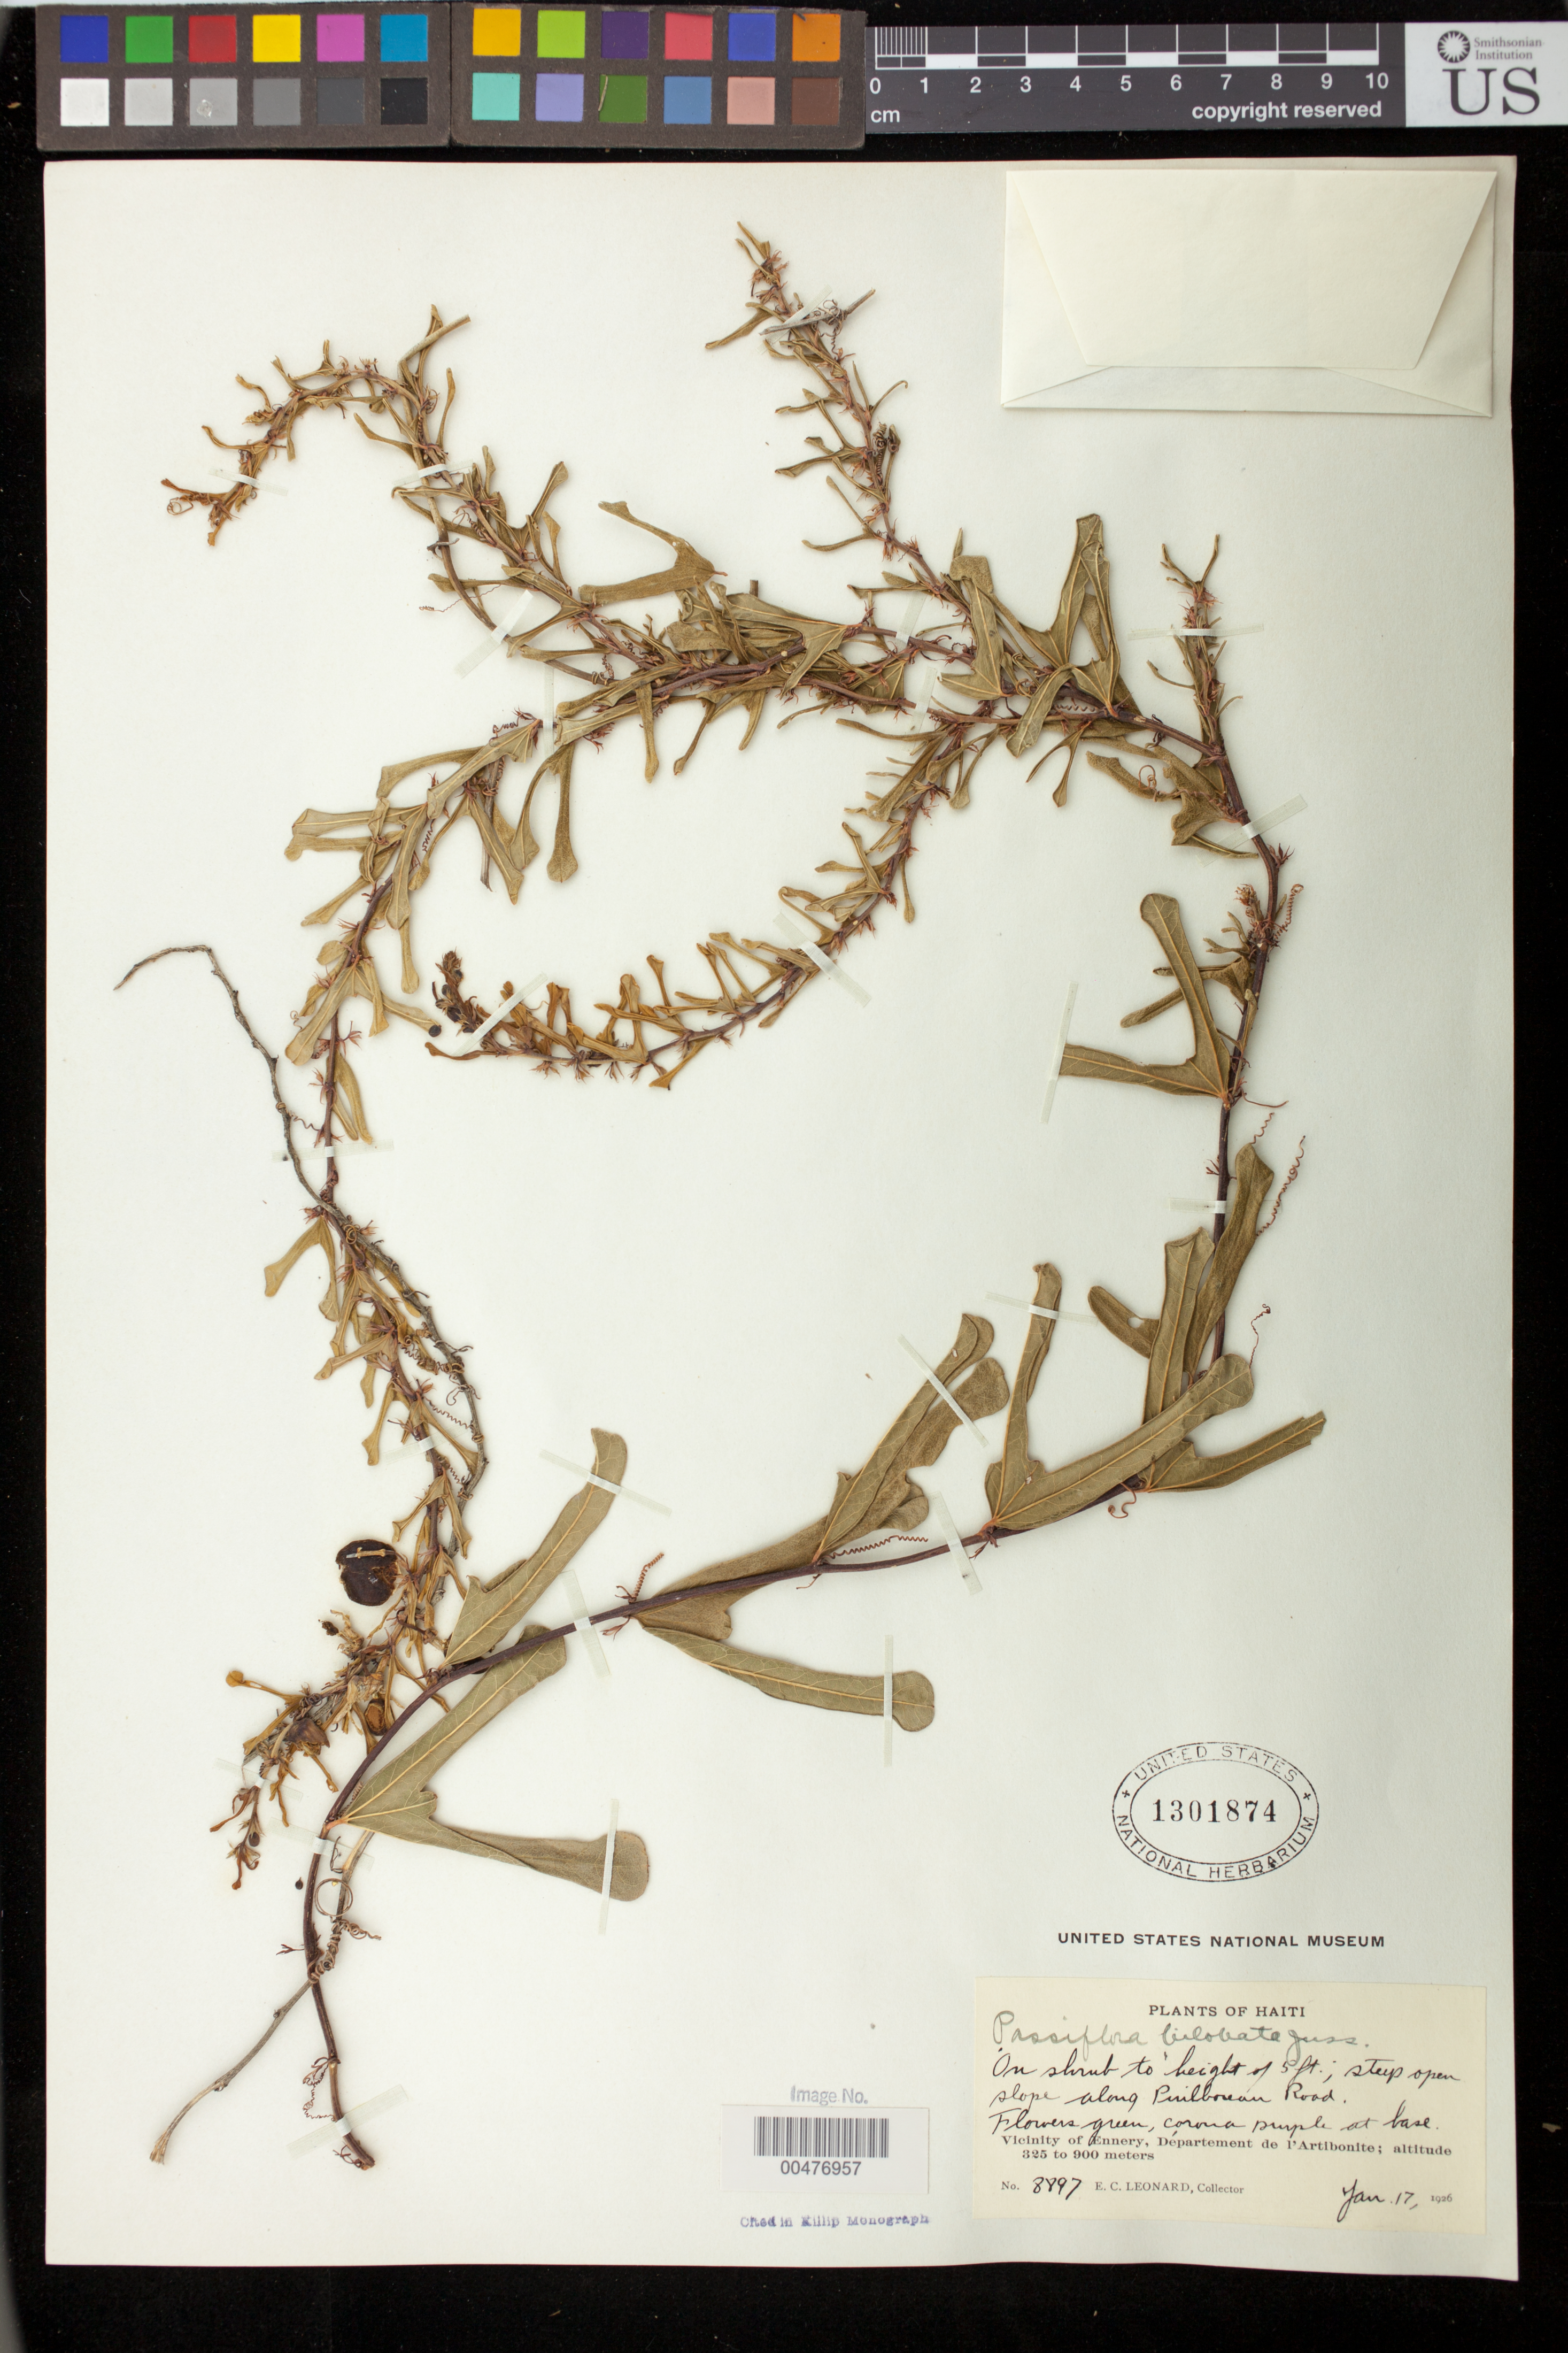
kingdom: Plantae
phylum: Tracheophyta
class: Magnoliopsida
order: Malpighiales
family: Passifloraceae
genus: Passiflora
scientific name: Passiflora bilobata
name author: Juss.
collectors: E. C. Leonard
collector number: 8897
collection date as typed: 17 Jan 1926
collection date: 1926-01-17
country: Haiti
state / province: Artibonite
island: Hispaniola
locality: Vicinity of Ennery, along Puilboreau road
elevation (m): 325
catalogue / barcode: US 1301874